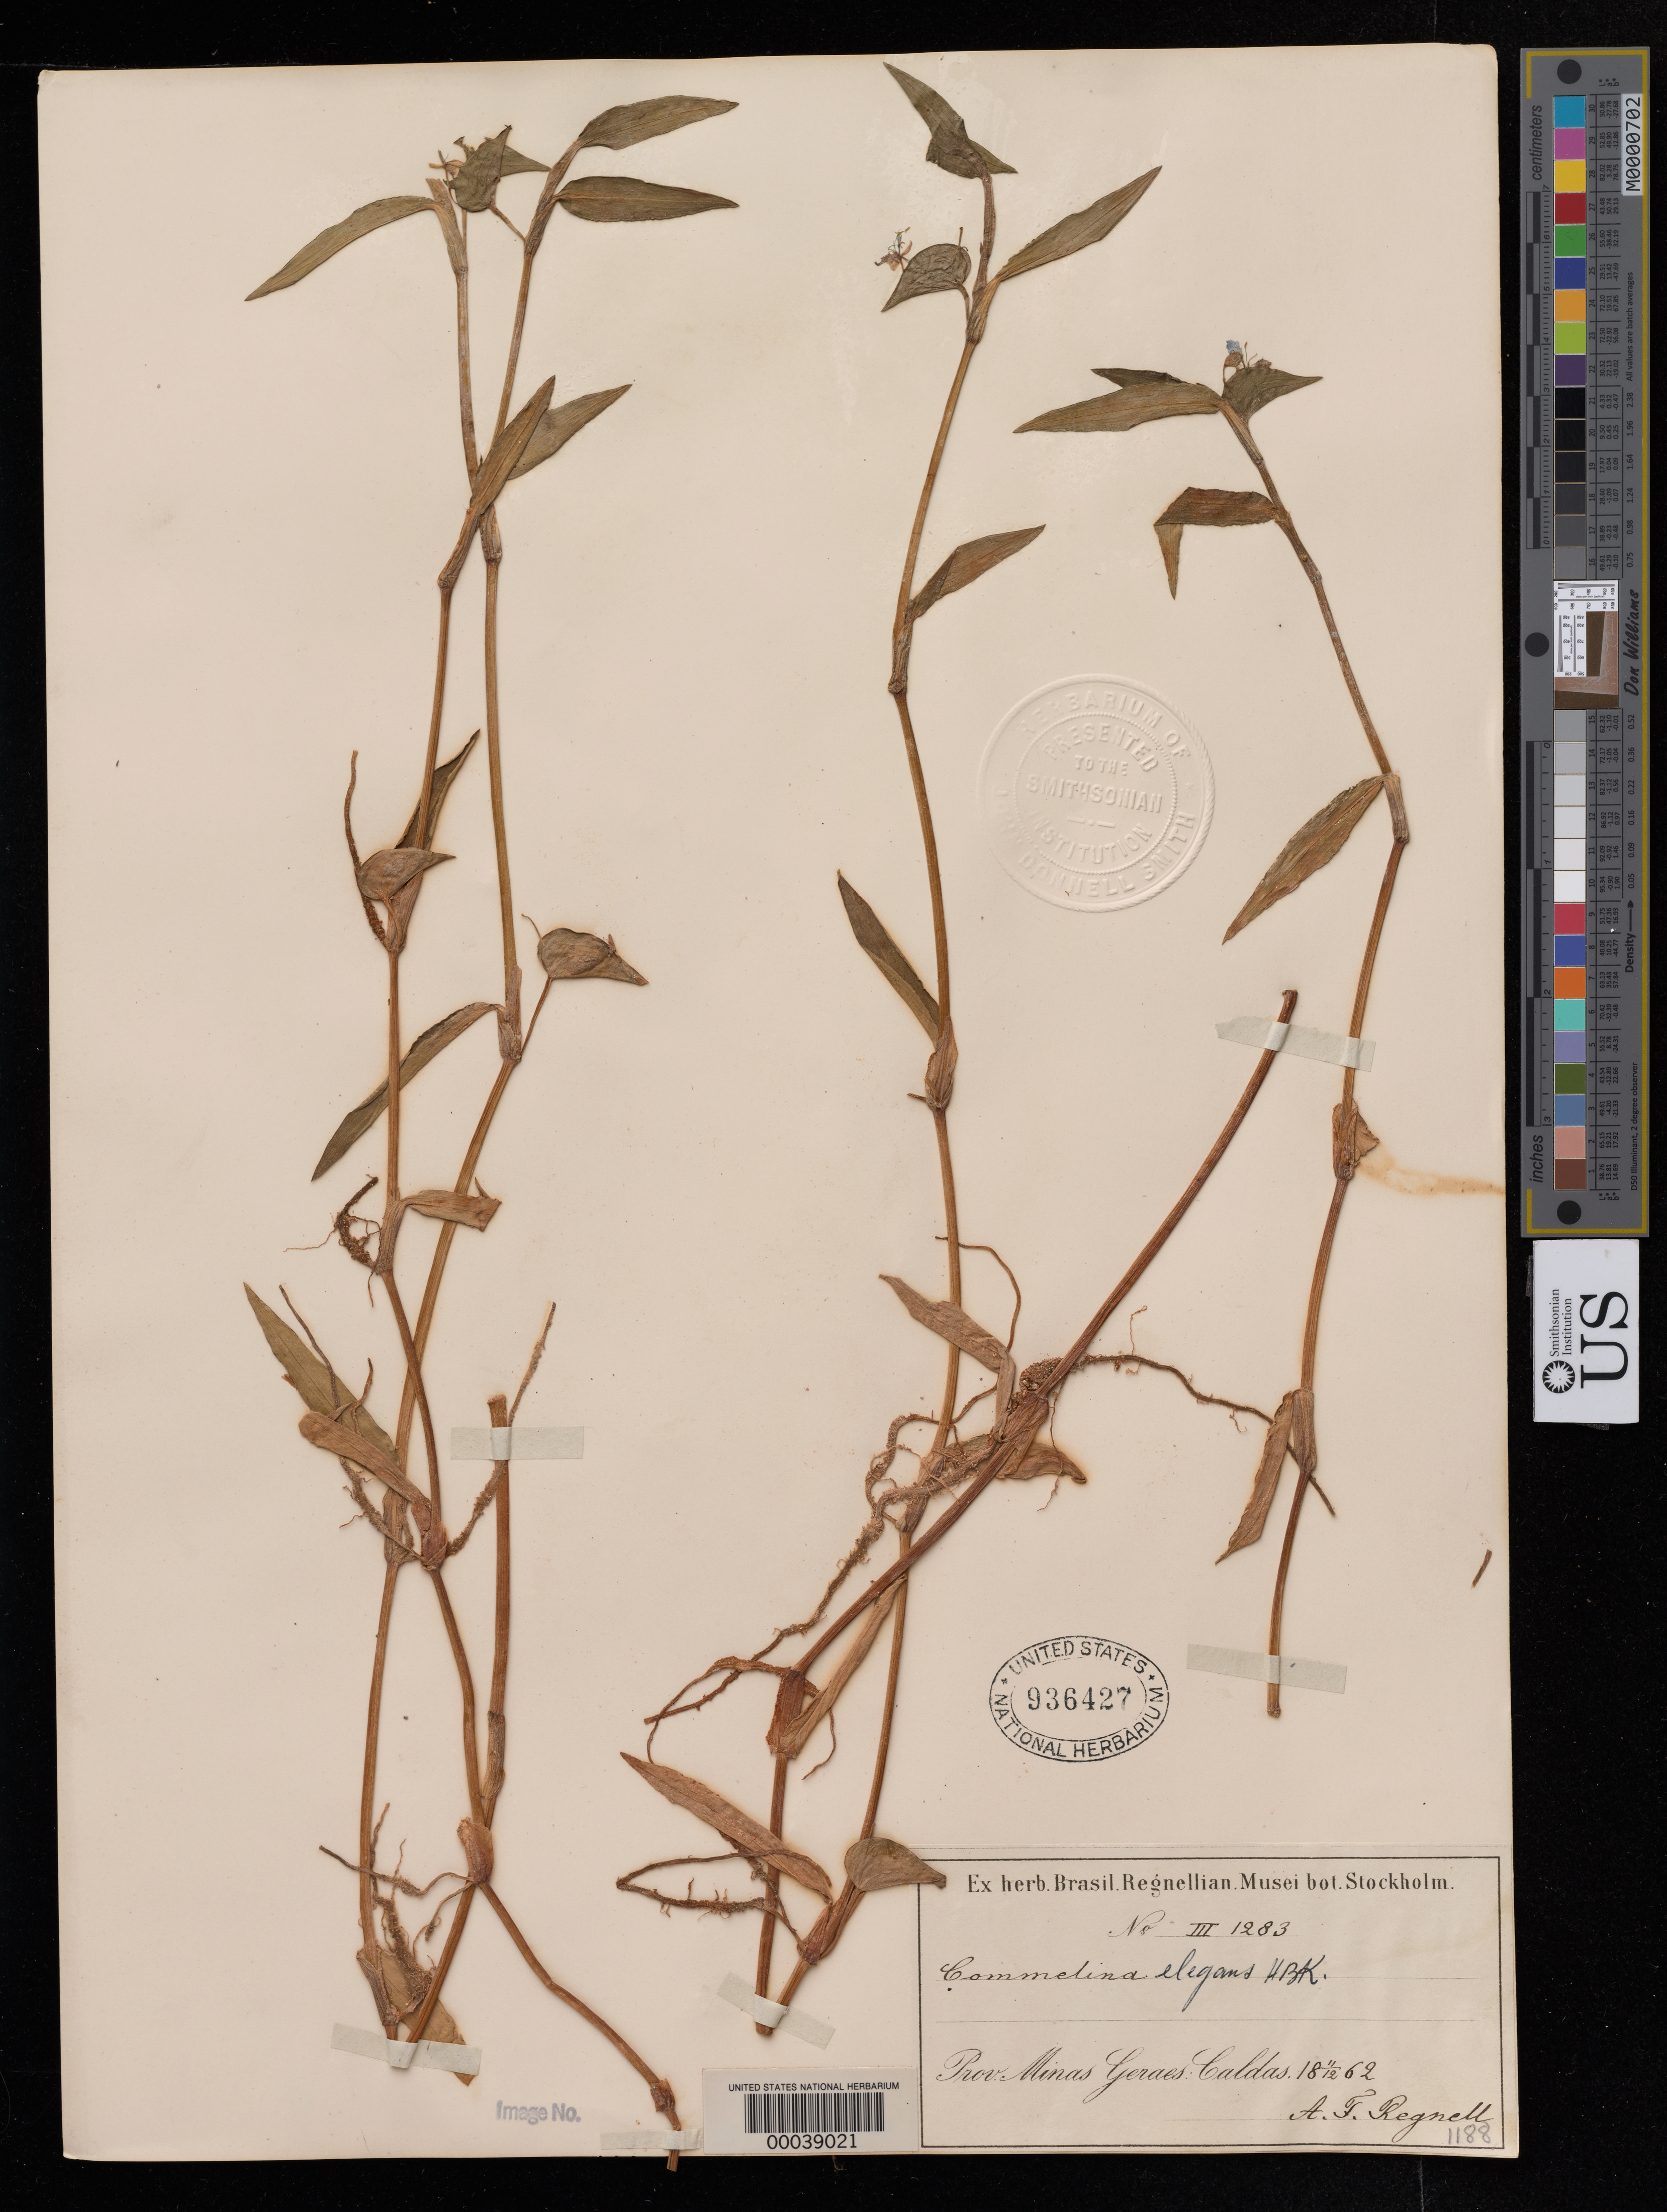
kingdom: Plantae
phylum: Tracheophyta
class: Liliopsida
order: Commelinales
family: Commelinaceae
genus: Commelina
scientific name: Commelina sp.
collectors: A. F. Regnell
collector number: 1283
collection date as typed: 11 Dec 1862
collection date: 1862-12-11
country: Brazil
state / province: Minas Gerais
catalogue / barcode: US 936427